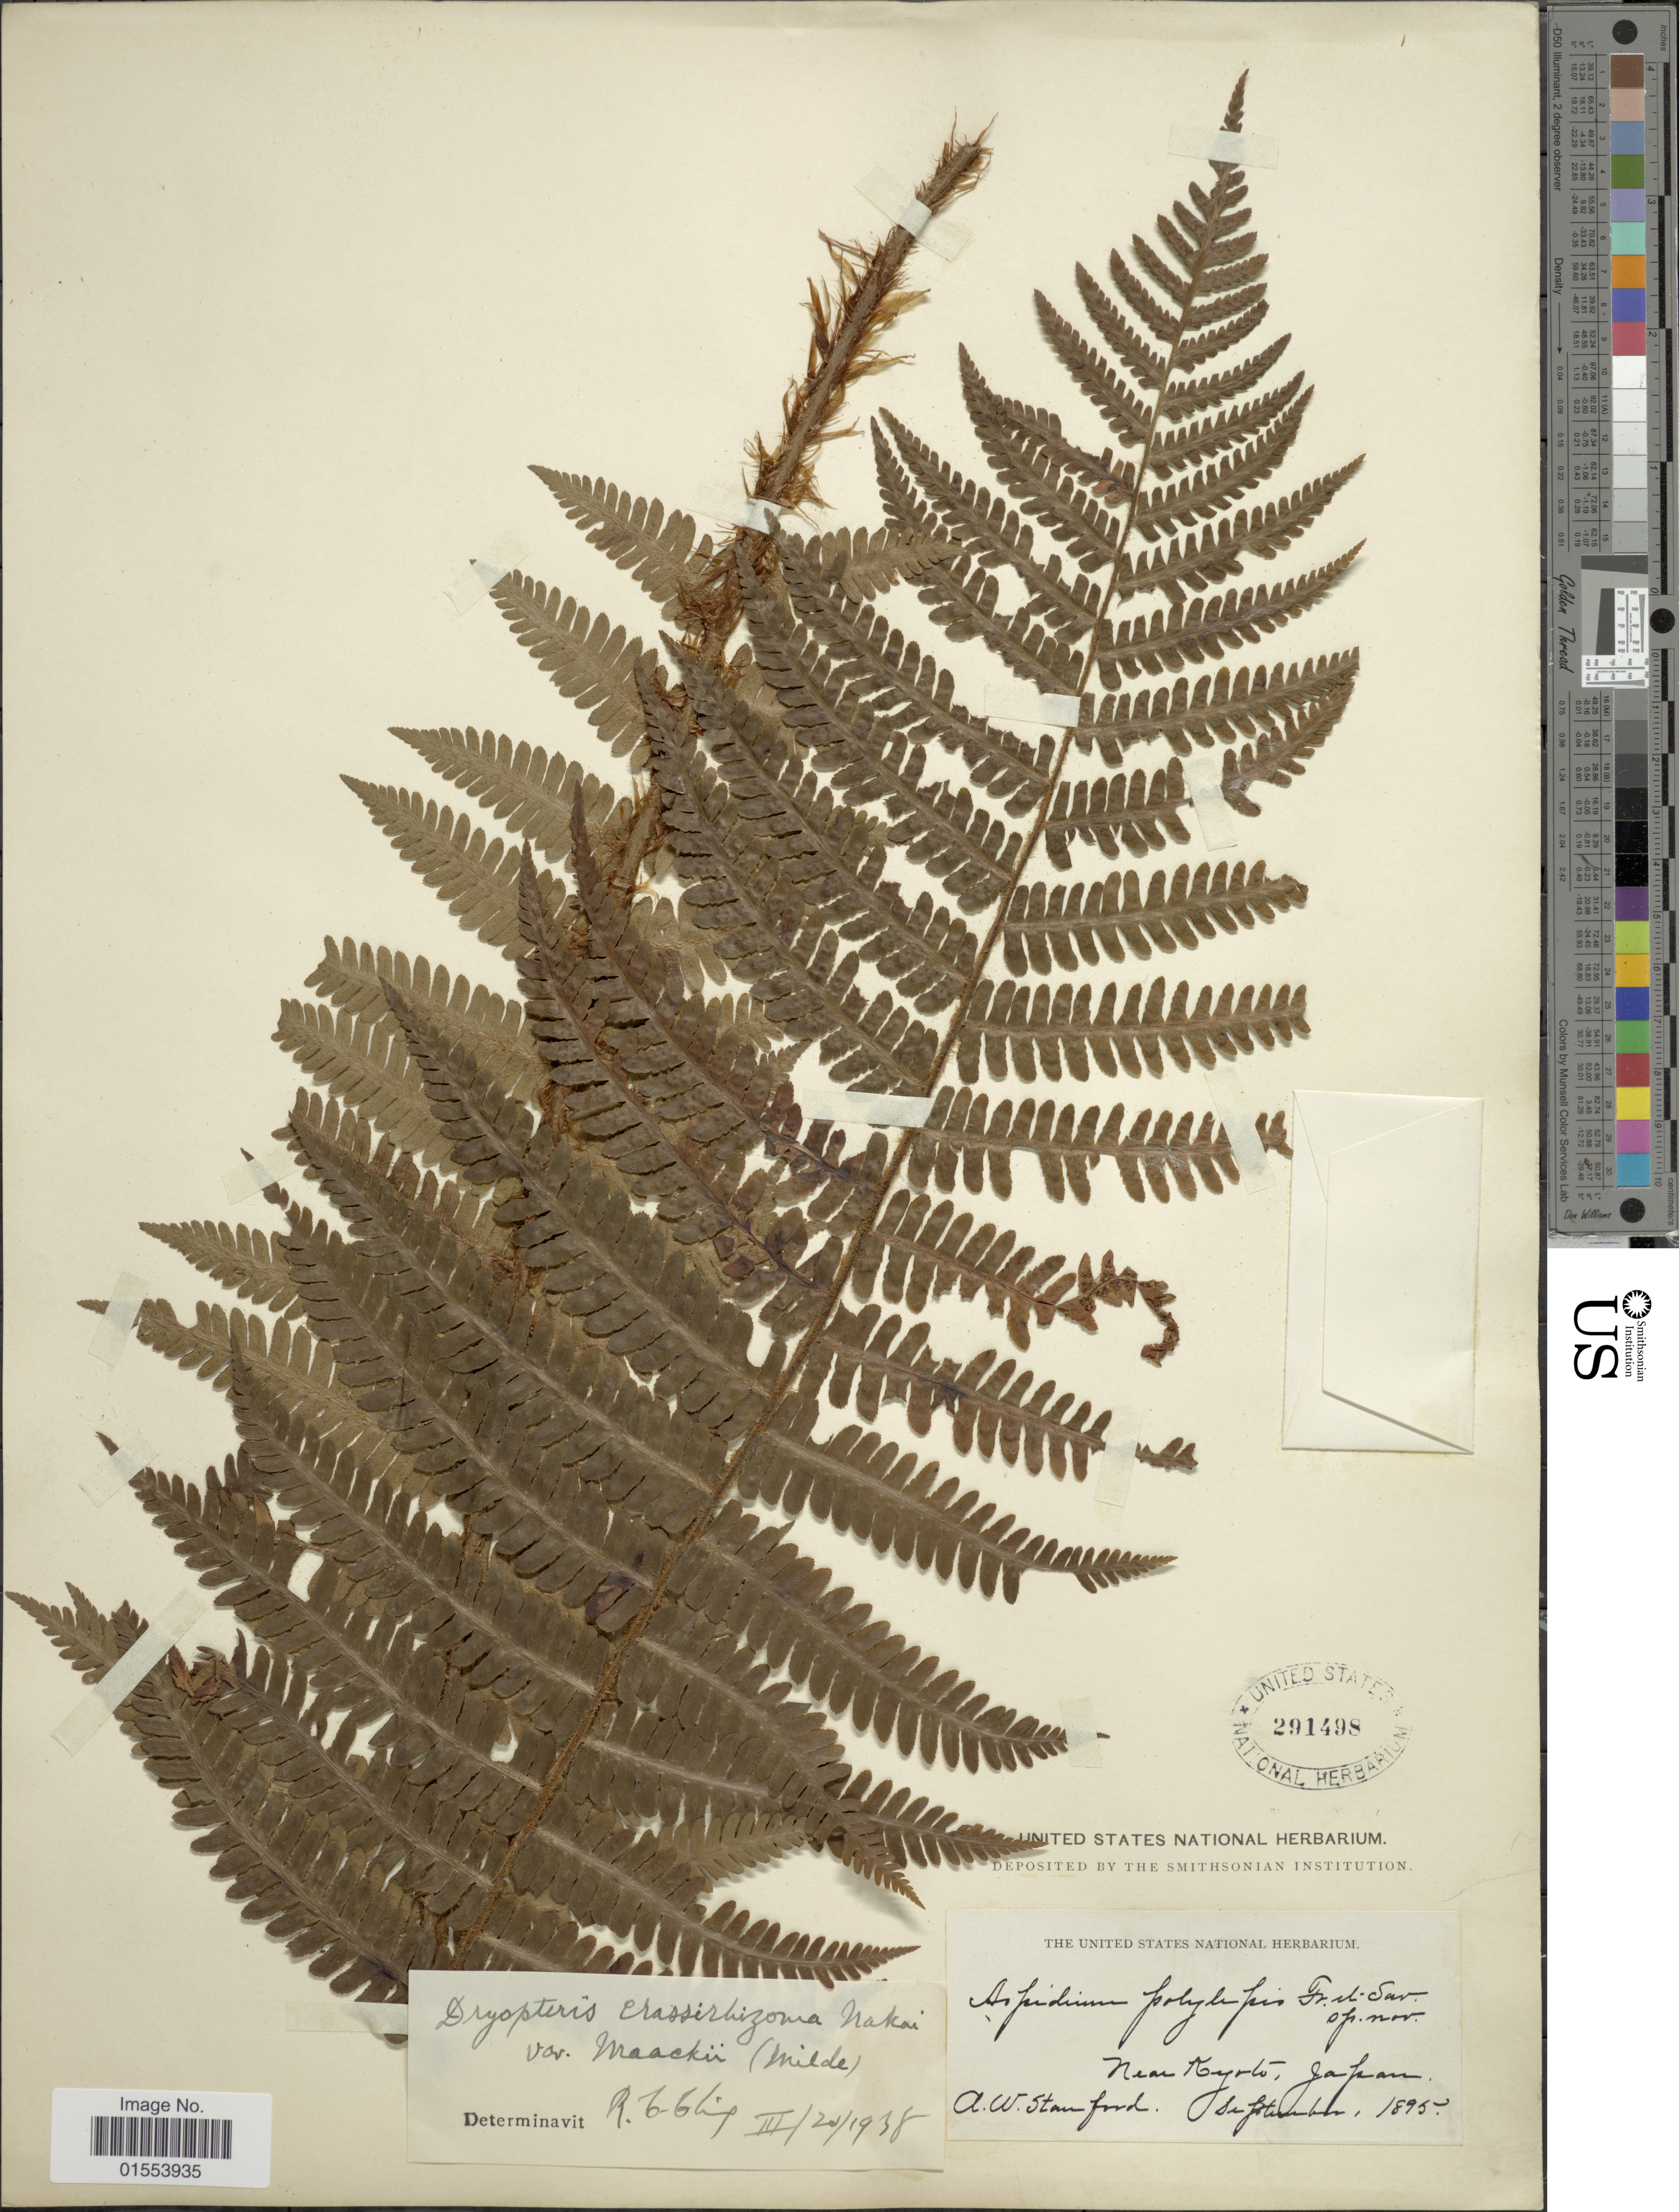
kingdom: Plantae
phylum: Tracheophyta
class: Polypodiopsida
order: Polypodiales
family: Dryopteridaceae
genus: Dryopteris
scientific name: Dryopteris crassirhizoma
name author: Nakai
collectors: A. Stanford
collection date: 1895-09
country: Japan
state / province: Kyoto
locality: Near Kyoto, Japan.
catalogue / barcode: US 291498